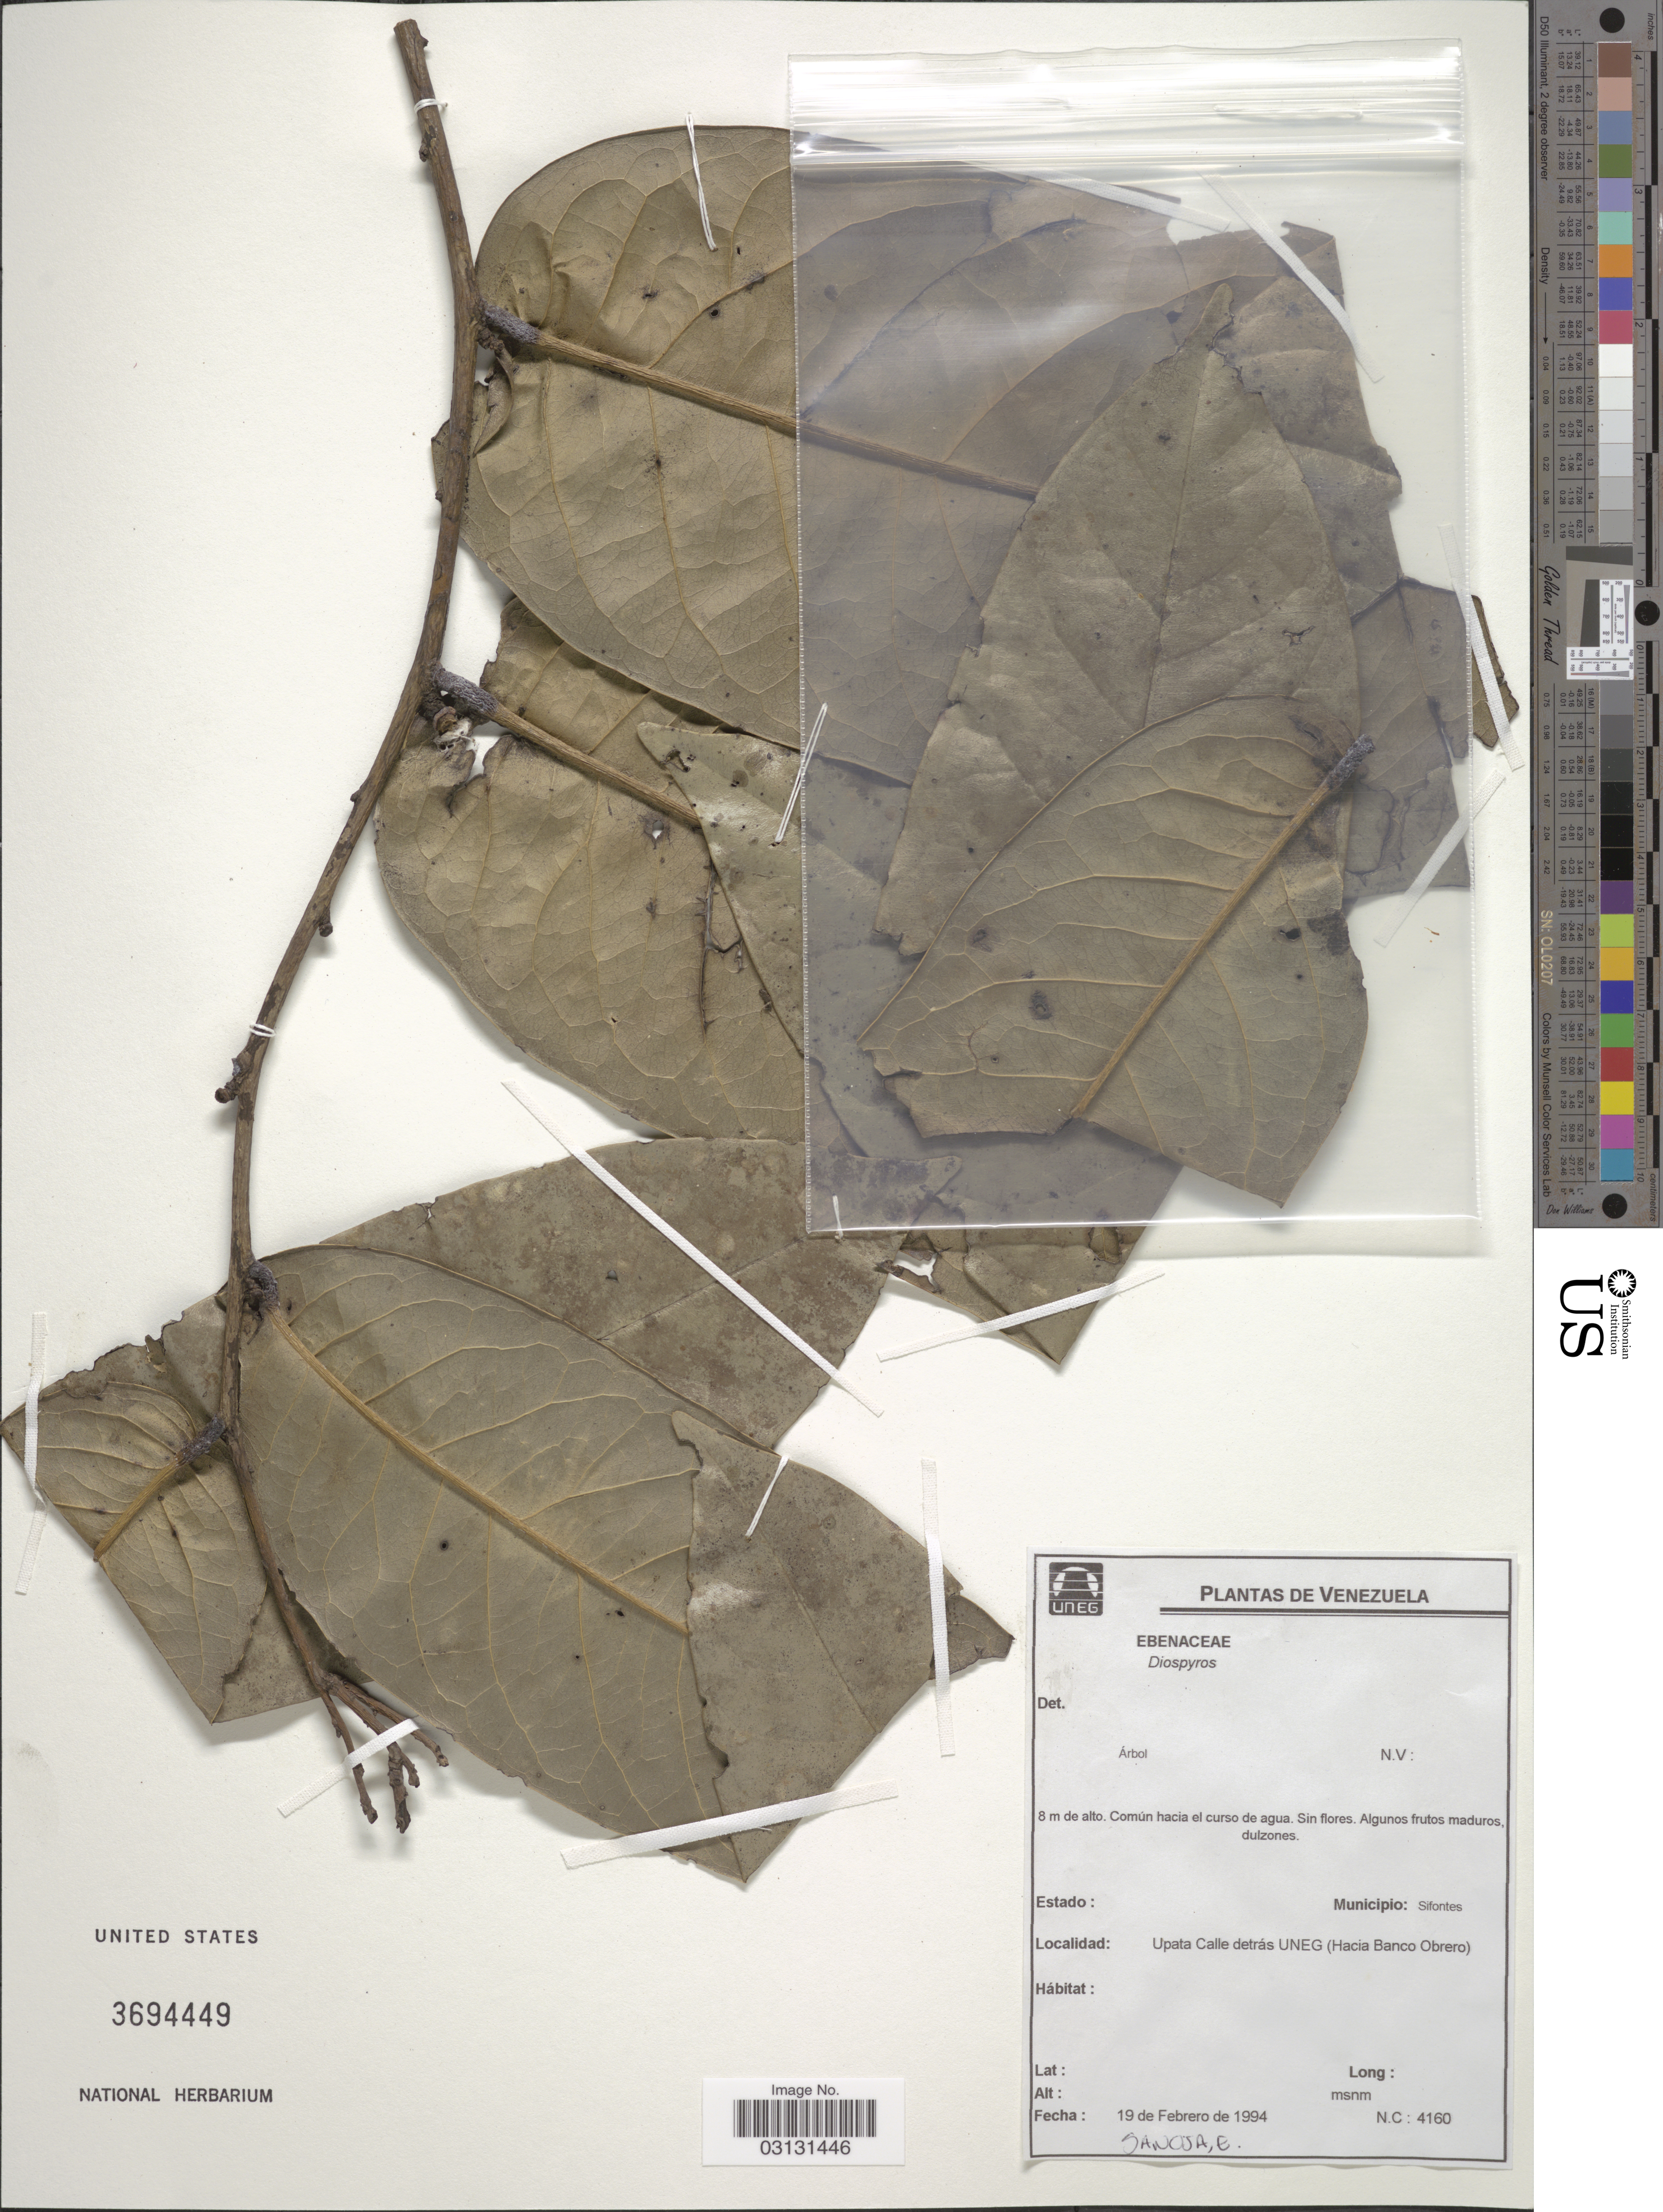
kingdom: Plantae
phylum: Tracheophyta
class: Magnoliopsida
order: Ericales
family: Ebenaceae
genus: Diospyros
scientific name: Diospyros sp.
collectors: E. Sanoja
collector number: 4160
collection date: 1994-02-19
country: Venezuela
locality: Municipio: Sifontes. Upata Calle detrás UNEG (Hacia Banco Obrero).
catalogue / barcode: US 3694449